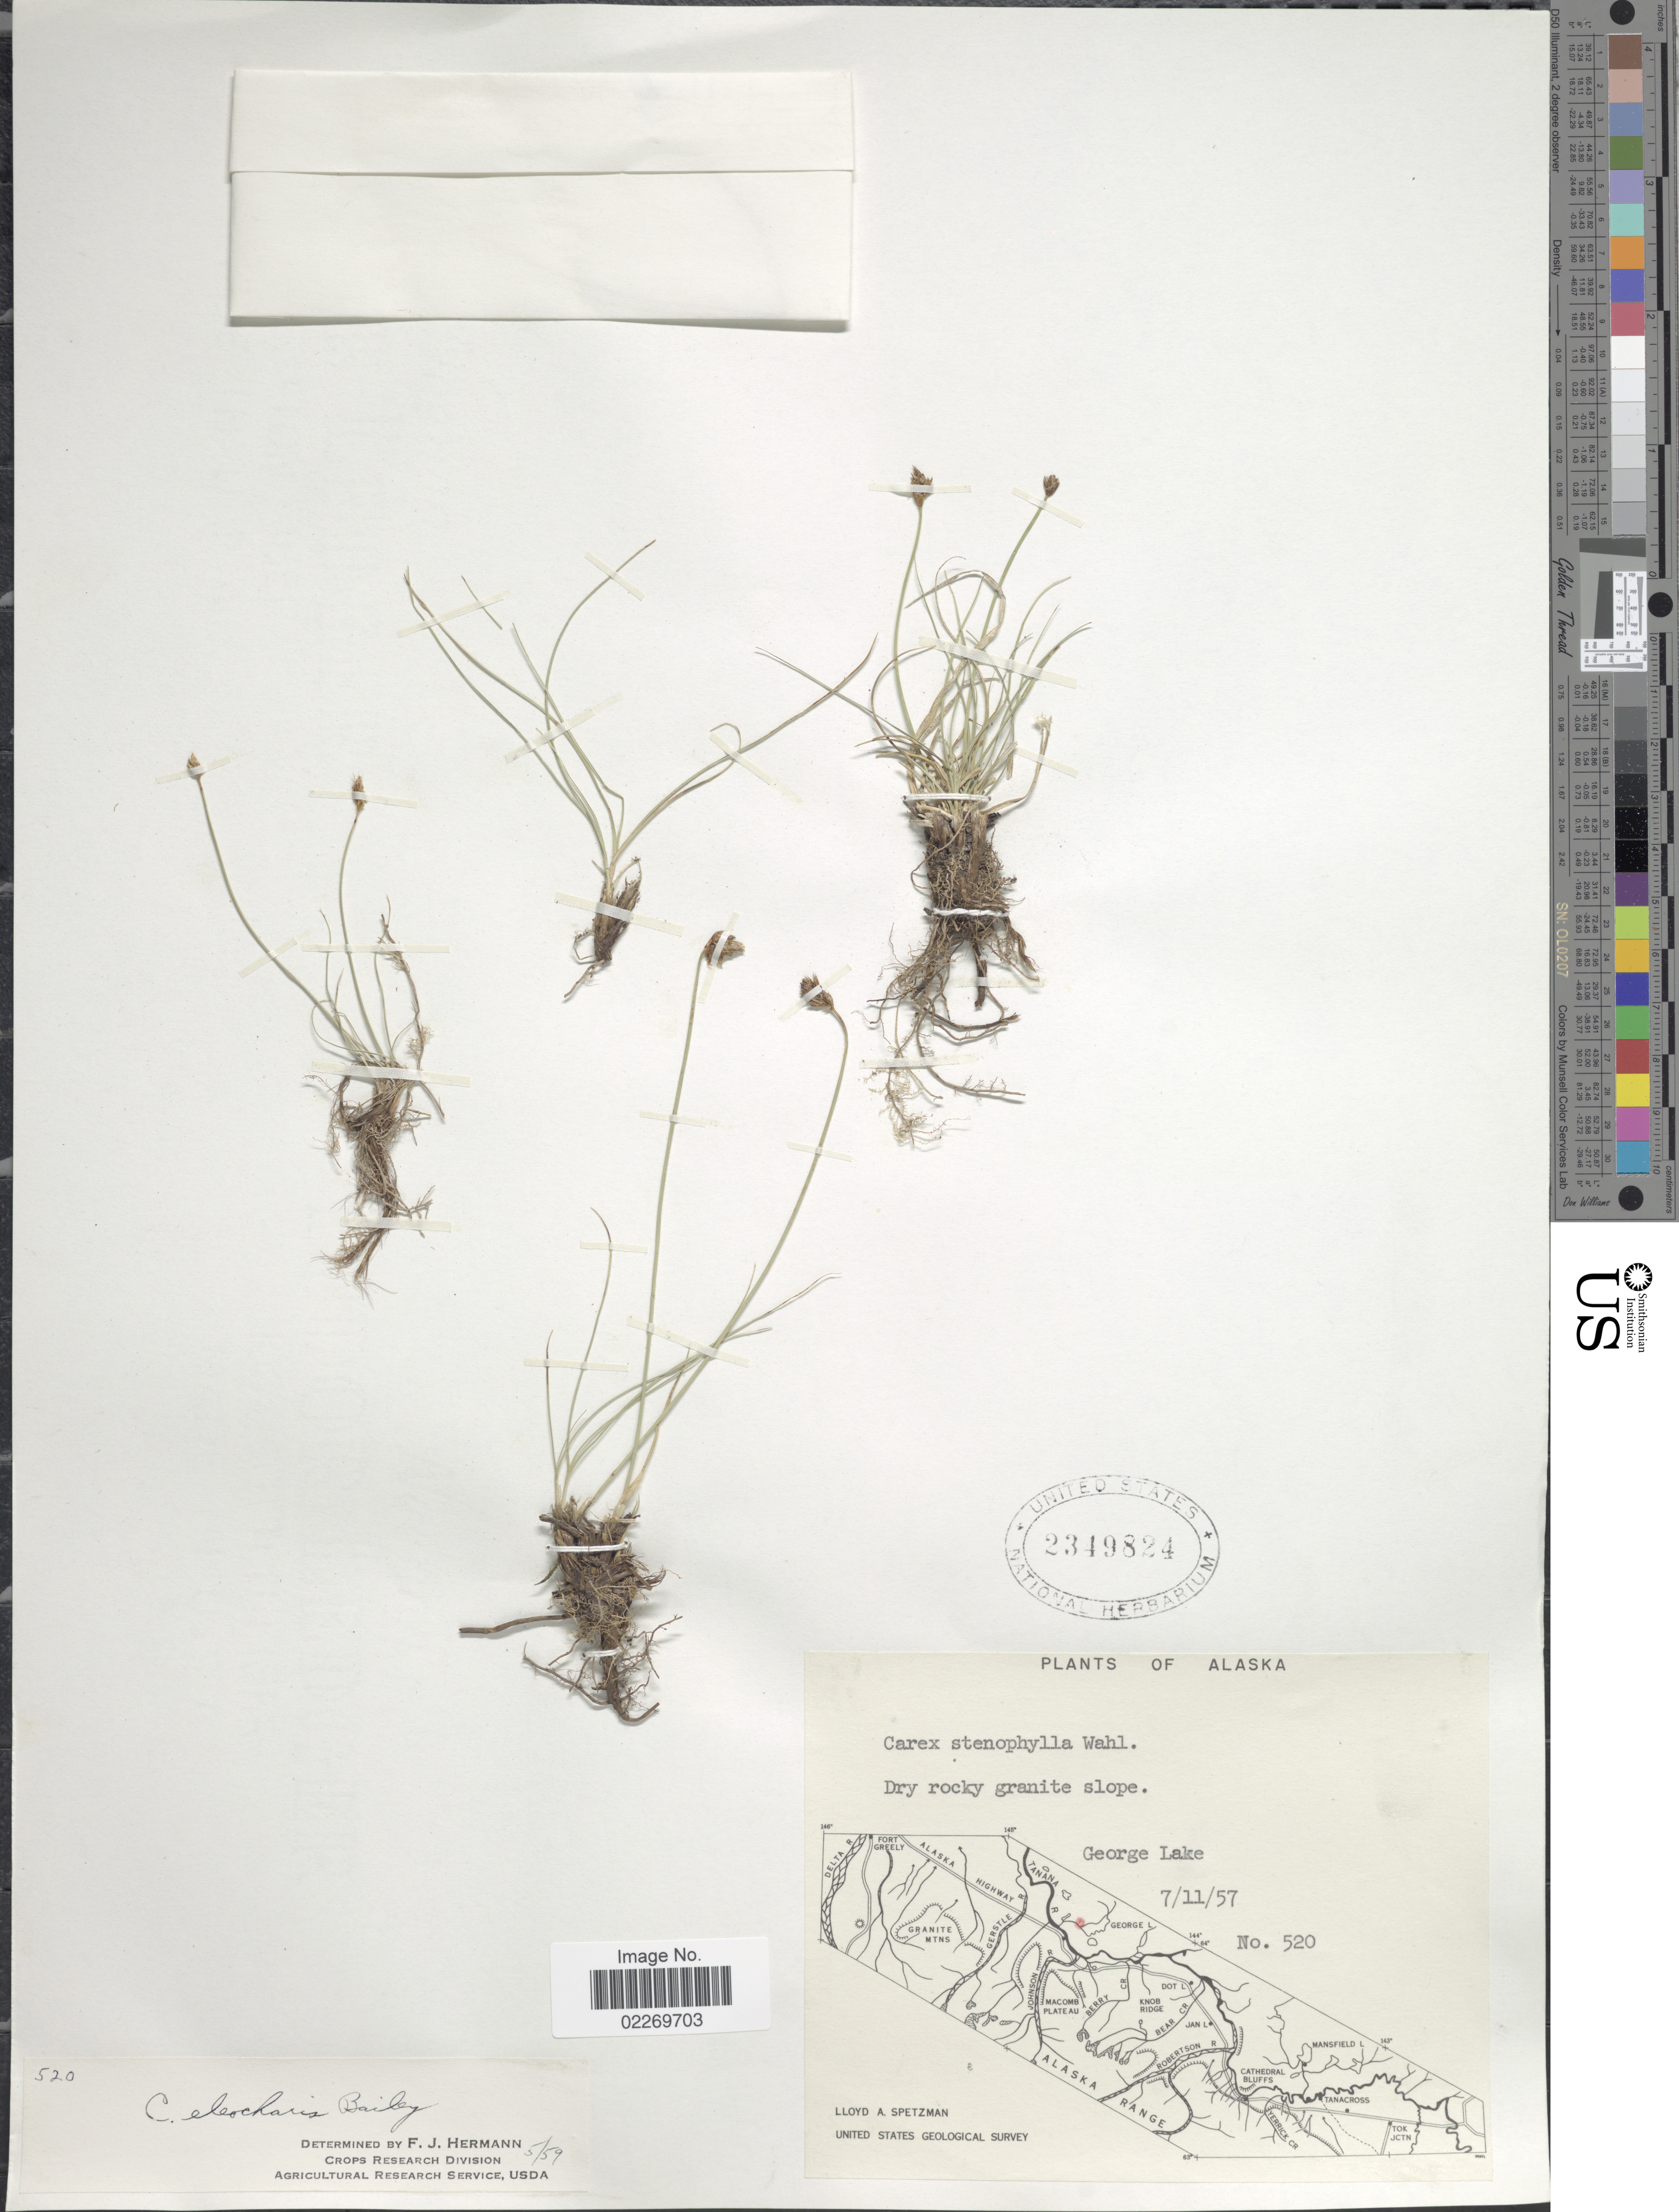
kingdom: Plantae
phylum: Tracheophyta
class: Liliopsida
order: Poales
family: Cyperaceae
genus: Carex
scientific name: Carex eleocharis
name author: L.H. Bailey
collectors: L. Spetzman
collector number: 520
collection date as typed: Transcribed d/m/y: 11/7/57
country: United States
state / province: Alaska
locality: Dry rocky granite slope. George Lake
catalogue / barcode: US 2349824